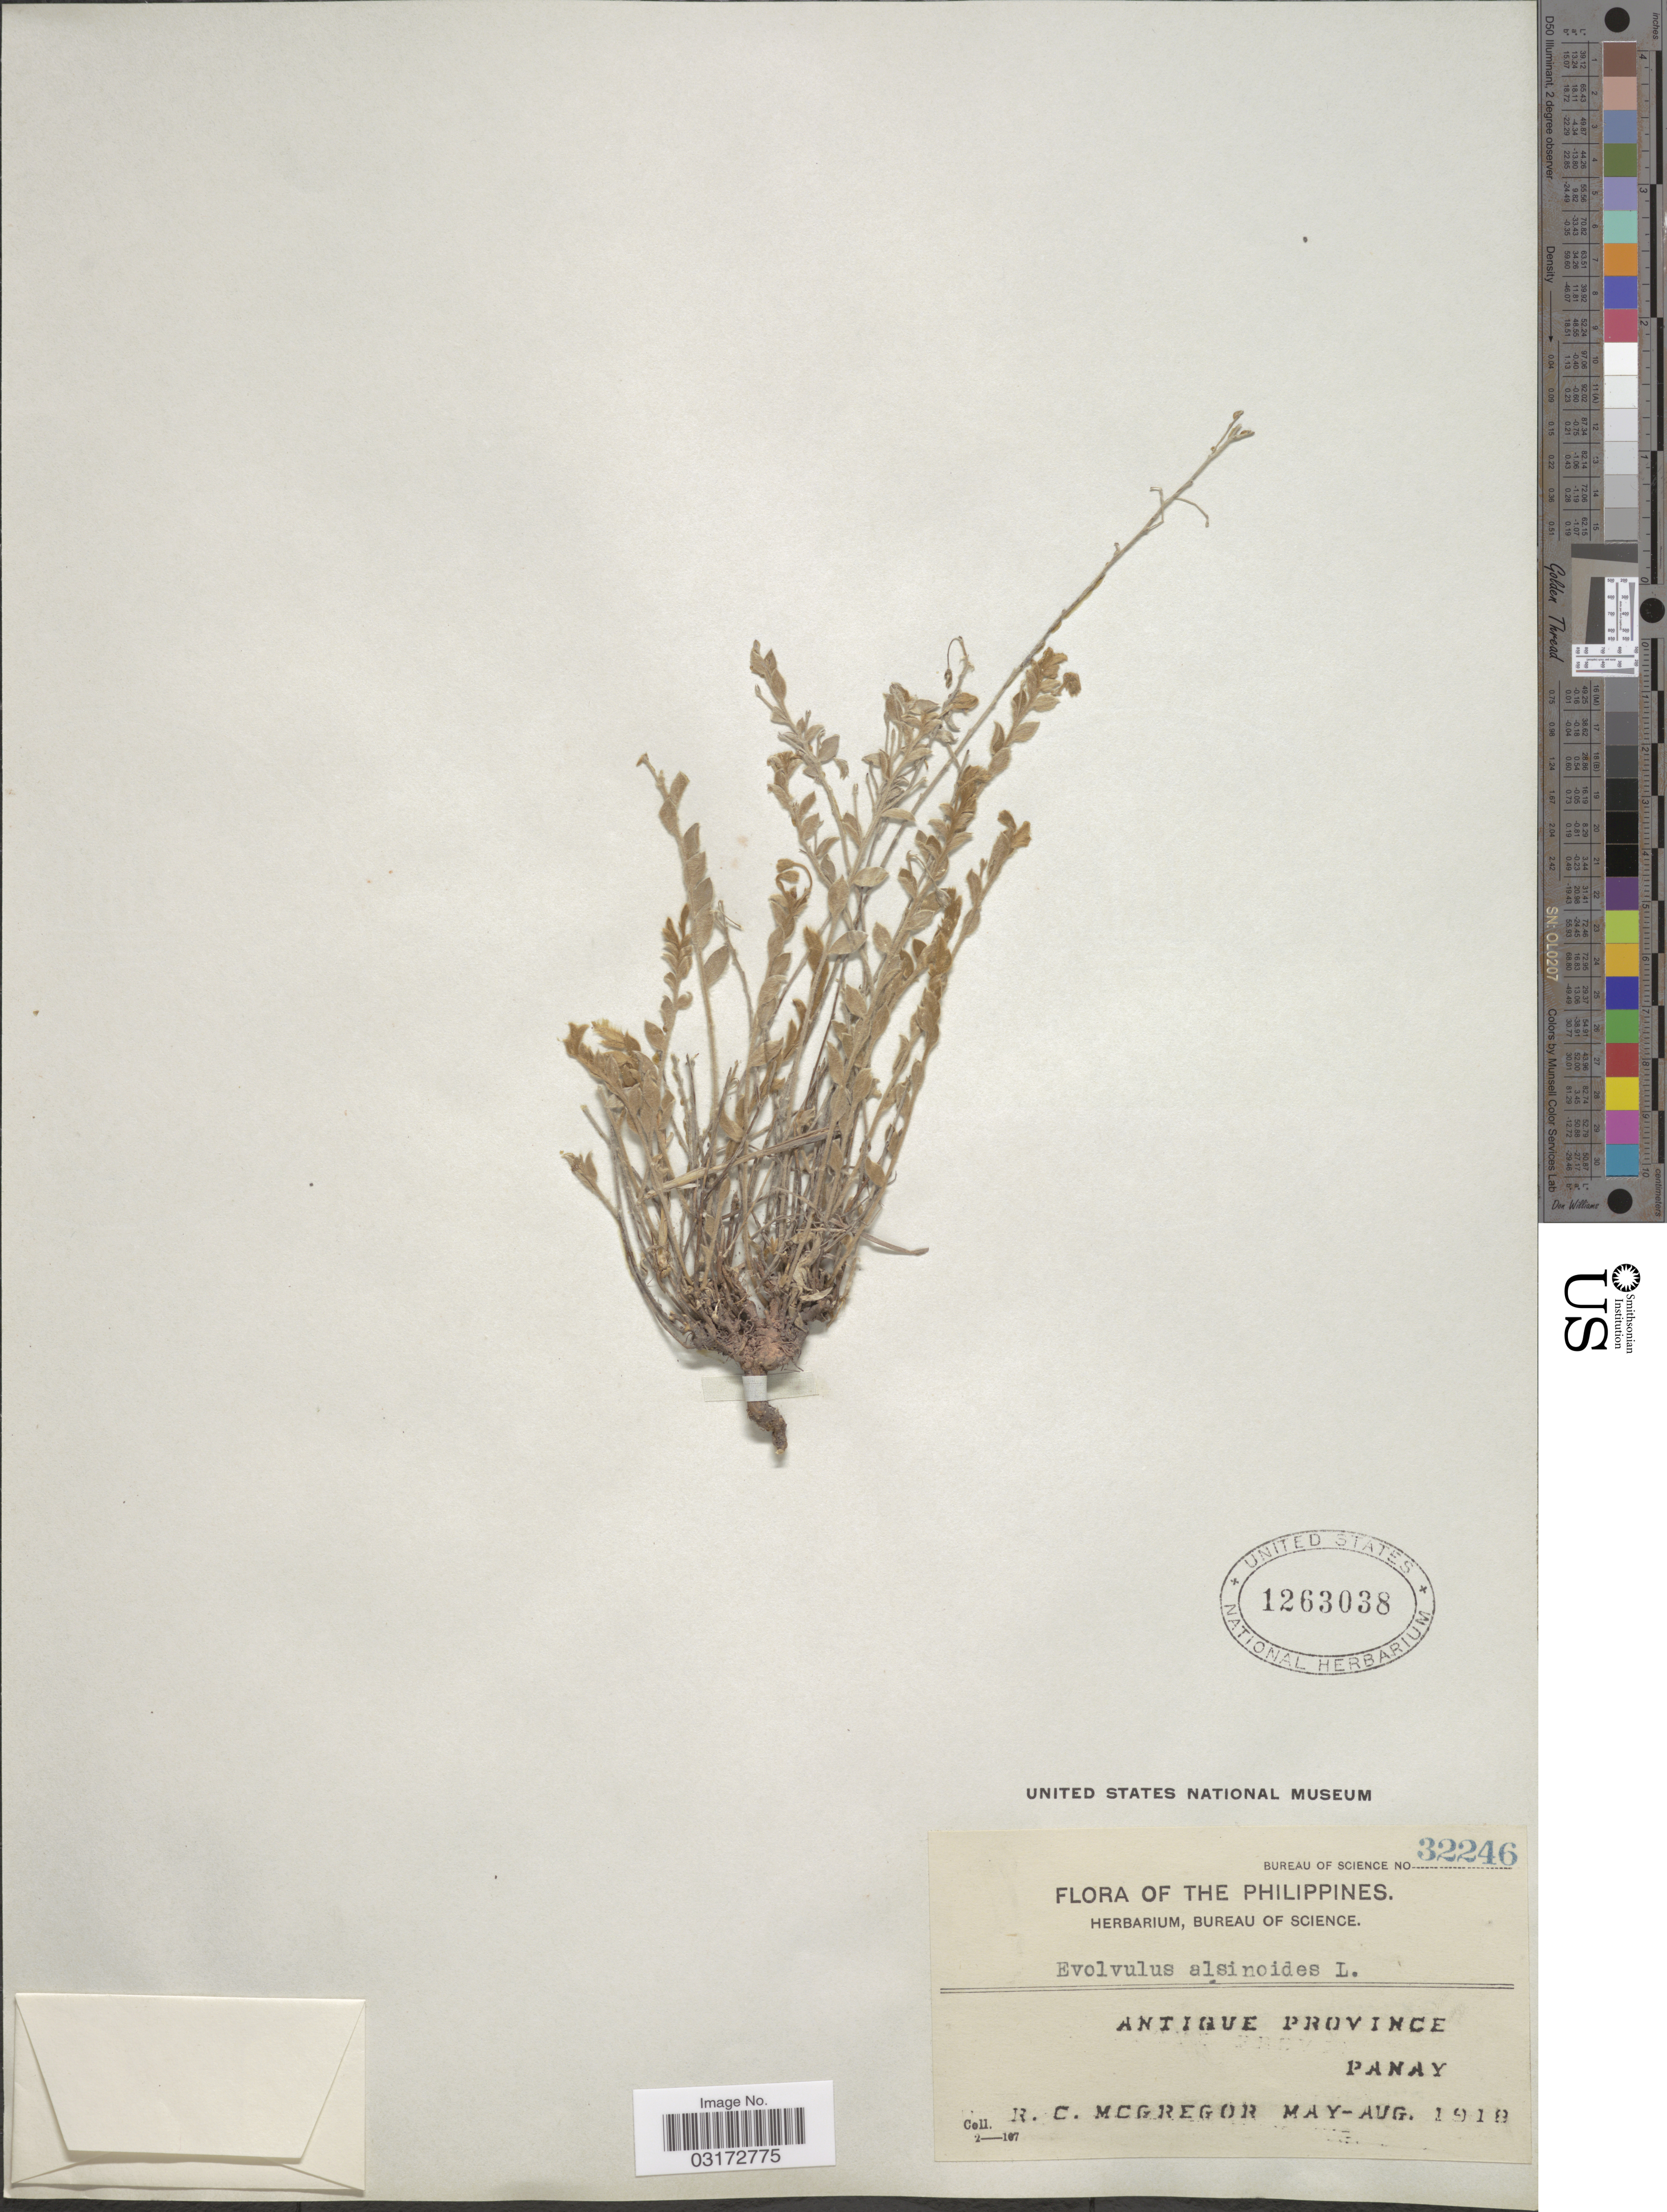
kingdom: Plantae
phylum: Tracheophyta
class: Magnoliopsida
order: Solanales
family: Convolvulaceae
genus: Evolvulus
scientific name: Evolvulus alsinoides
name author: (L.) L.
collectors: R. C. McGregor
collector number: Bureau of Science 32246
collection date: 1918-05/1918-08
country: Philippines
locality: Antique Province. Panay.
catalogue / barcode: US 1263038